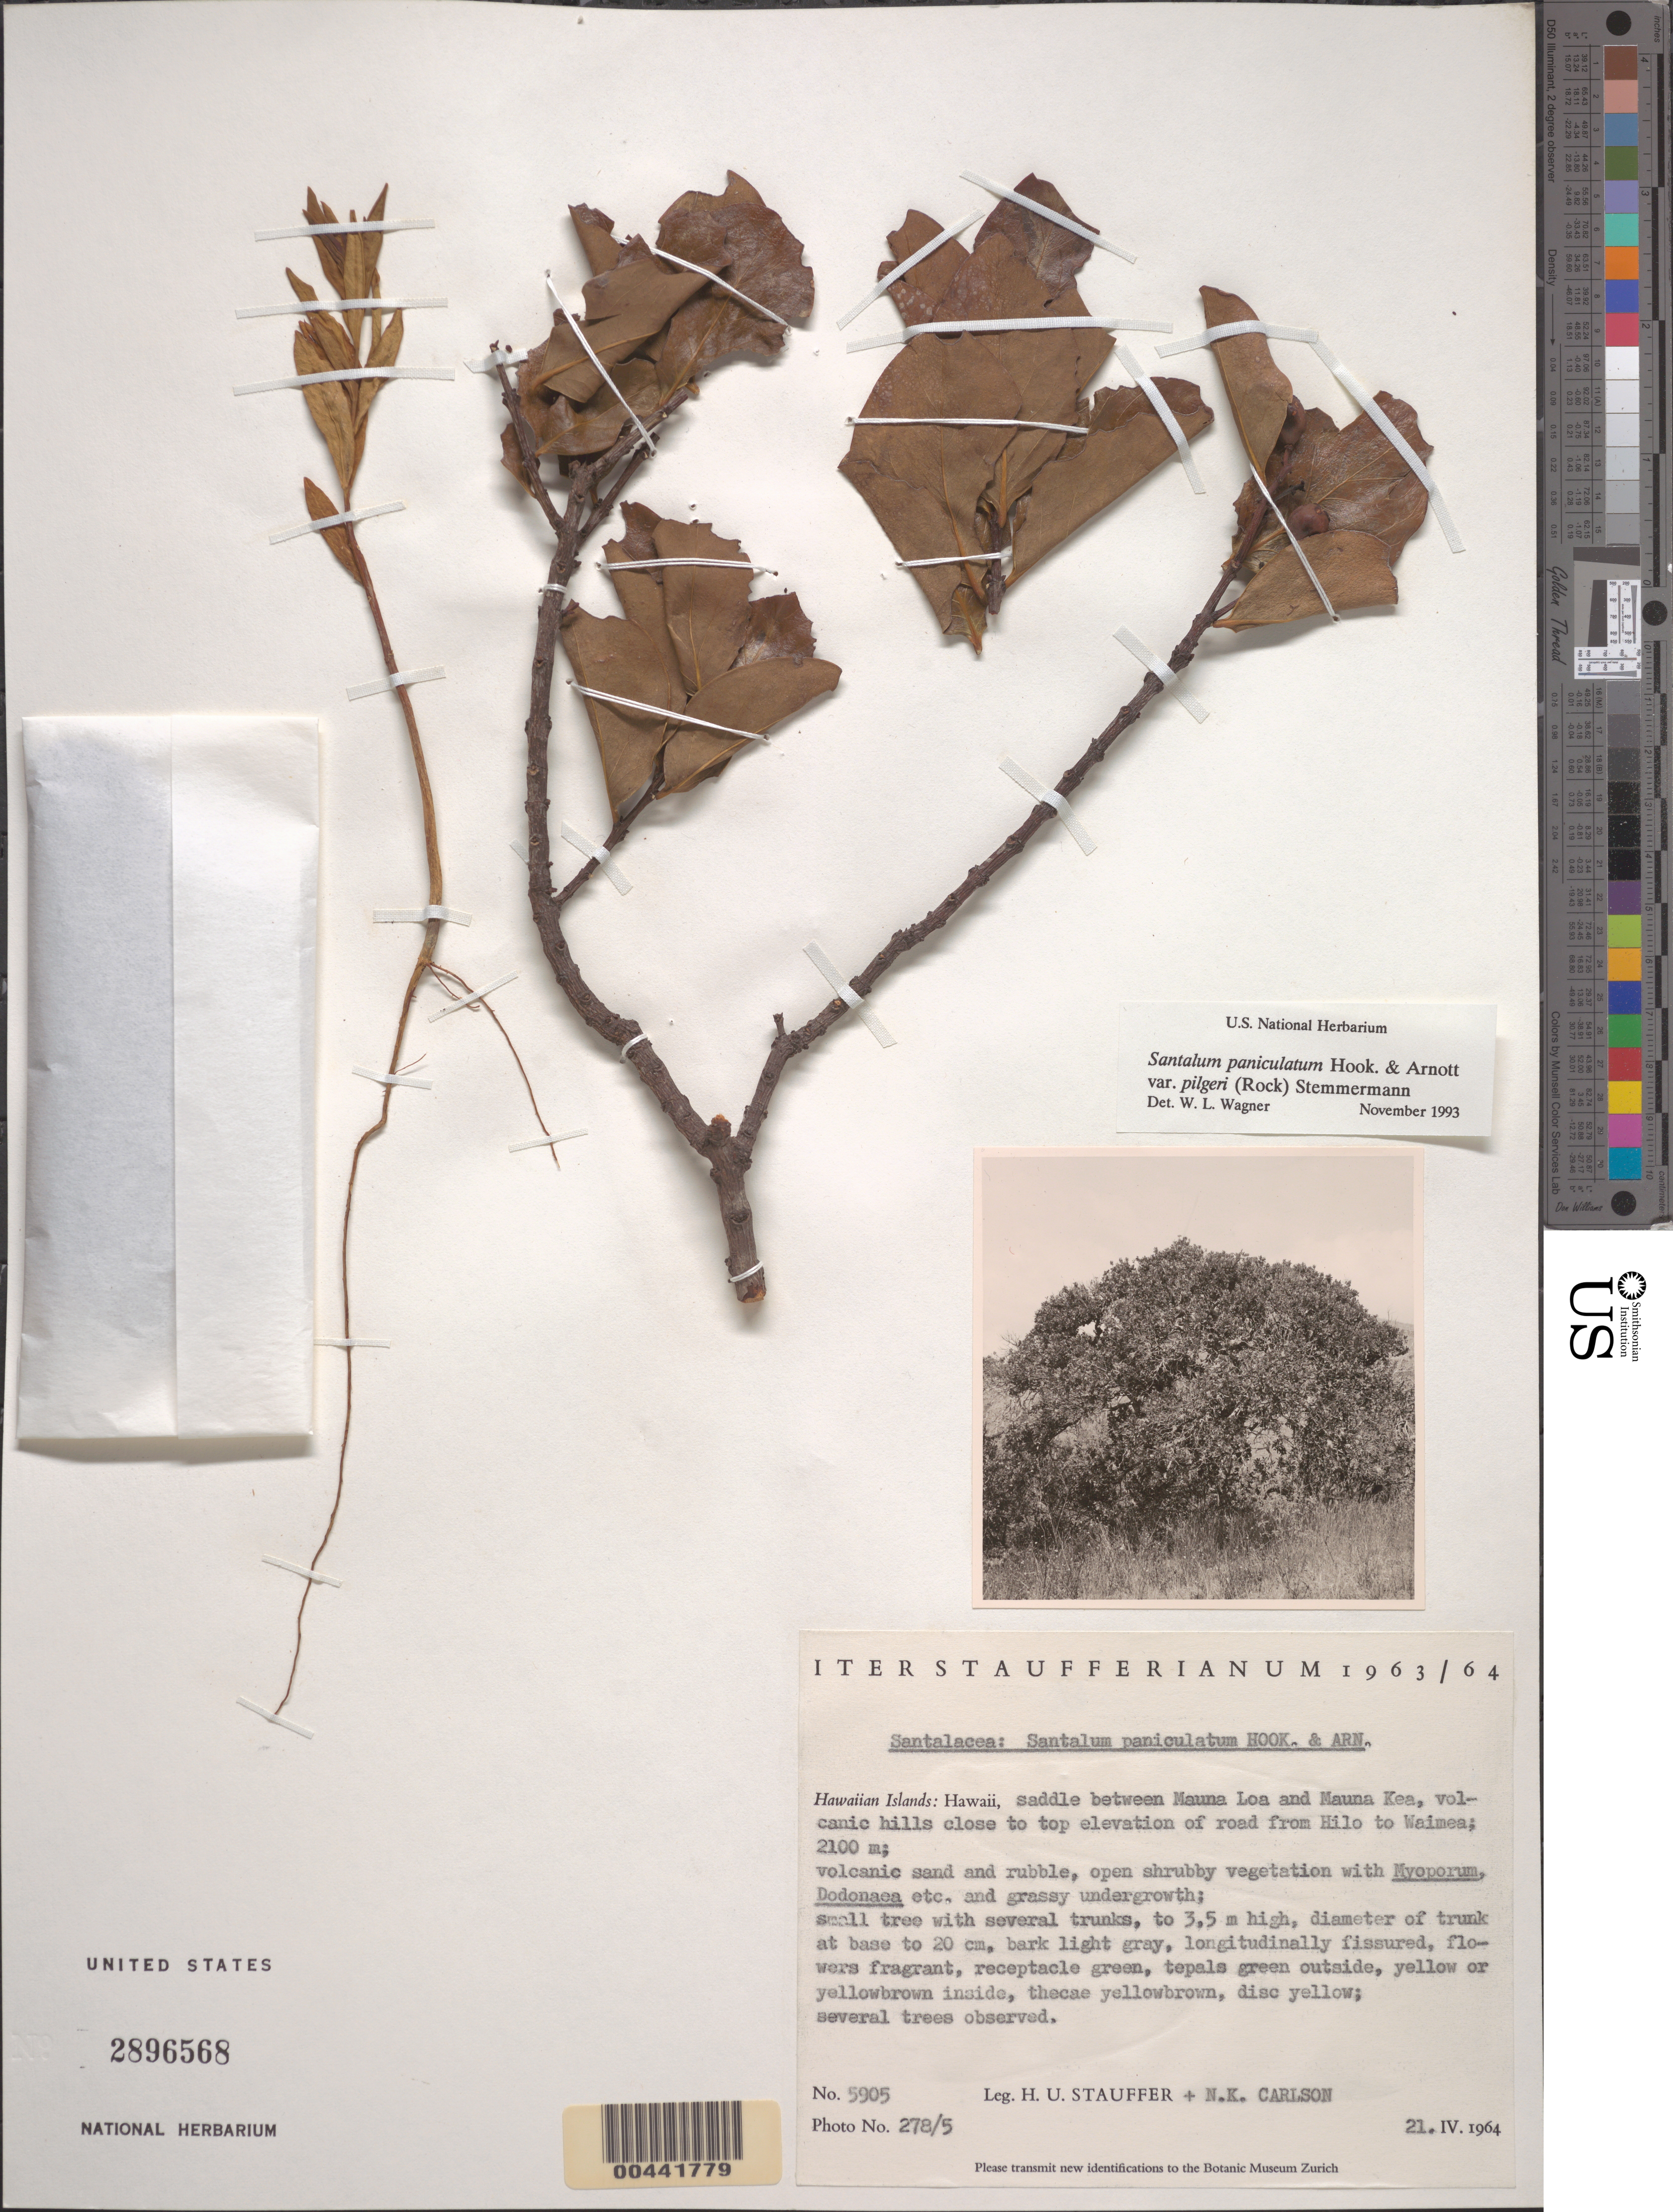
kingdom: Plantae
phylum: Tracheophyta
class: Magnoliopsida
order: Santalales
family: Santalaceae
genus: Santalum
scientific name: Santalum paniculatum var. pilgeri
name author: (Rock) Stemmerm.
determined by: Wagner, W. L., (BOT), Smithsonian Institution - National Museum of Natural History (UNITED STATES)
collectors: H. U. Stauffer & N. Carlson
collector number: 5905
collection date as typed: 21 Apr 1964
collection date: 1964-04-21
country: United States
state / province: Hawaii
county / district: Hawaii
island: Hawaii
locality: Saddle between Mauna Loa and Mauna Kea, volcanic hills close to top elevation of road from Hilo to Waimea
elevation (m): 2100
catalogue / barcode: US 2896568